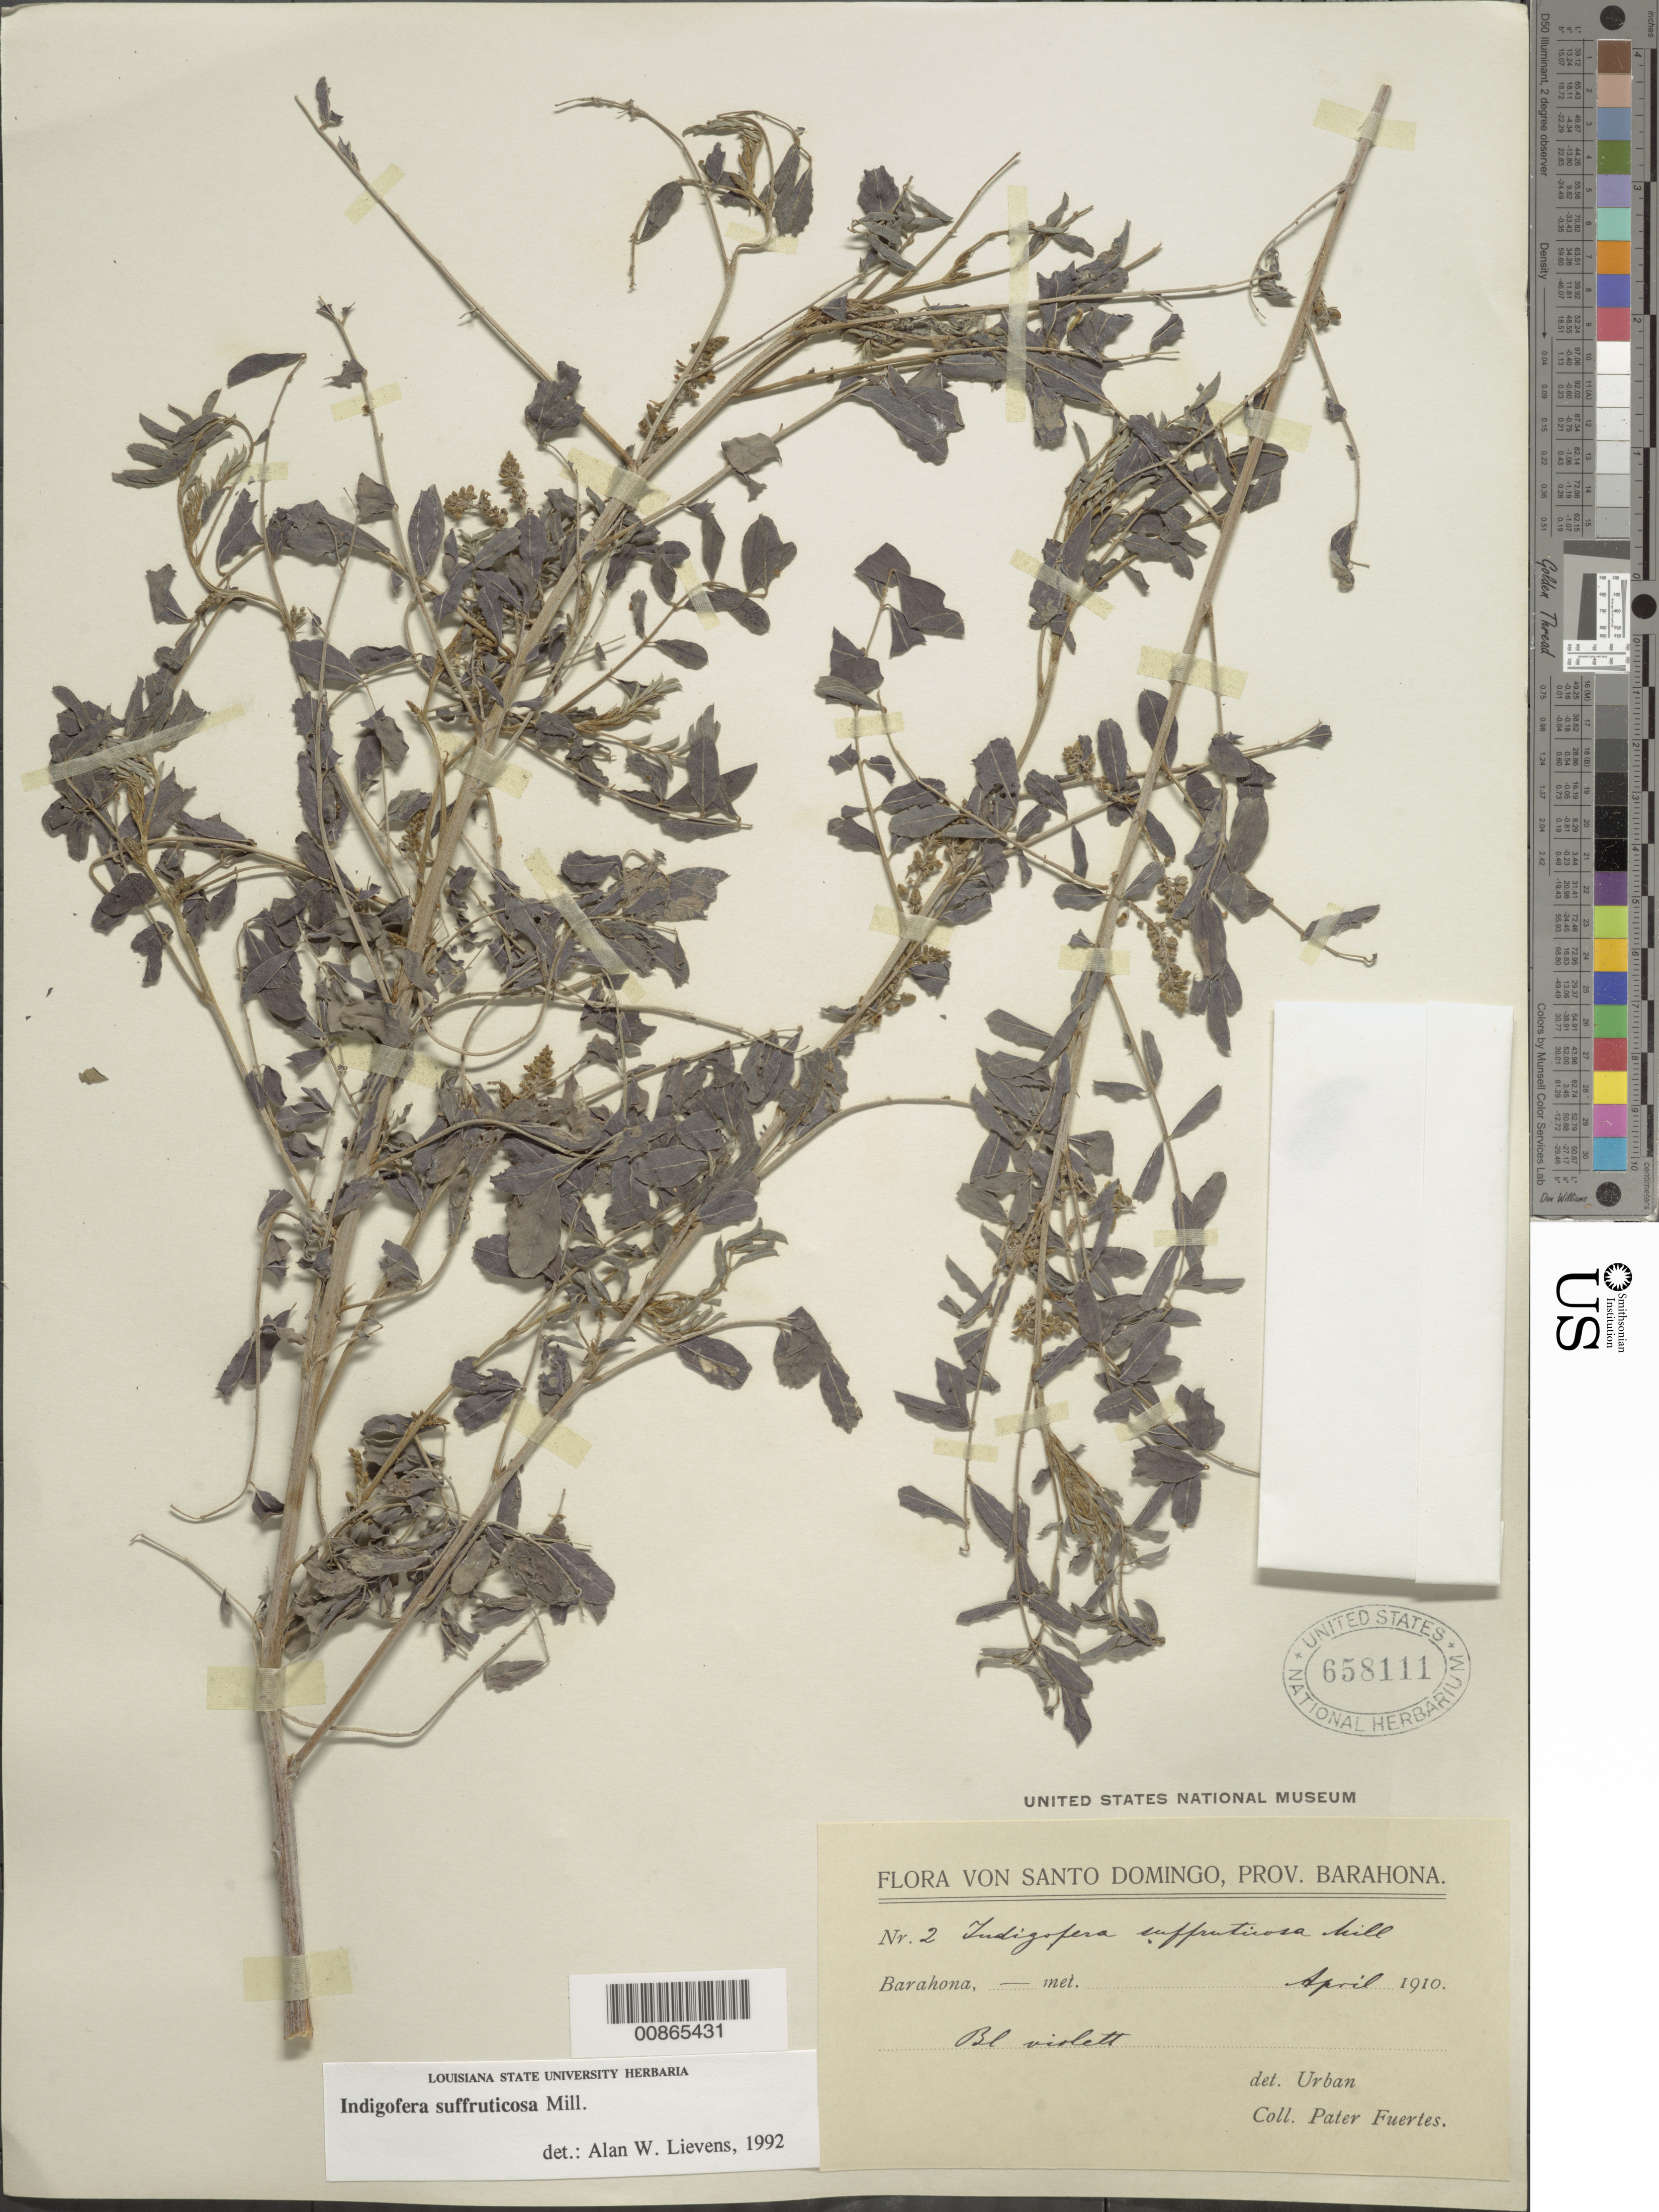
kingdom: Plantae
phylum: Tracheophyta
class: Magnoliopsida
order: Fabales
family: Fabaceae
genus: Indigofera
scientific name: Indigofera suffruticosa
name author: Mill.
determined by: Lievens, A. W., (LSU), Louisiana State University Herbarium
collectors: M. D. Fuertes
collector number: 2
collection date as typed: Apr 1910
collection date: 1910-04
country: Dominican Republic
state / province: Barahona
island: Hispaniola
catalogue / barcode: US 658111